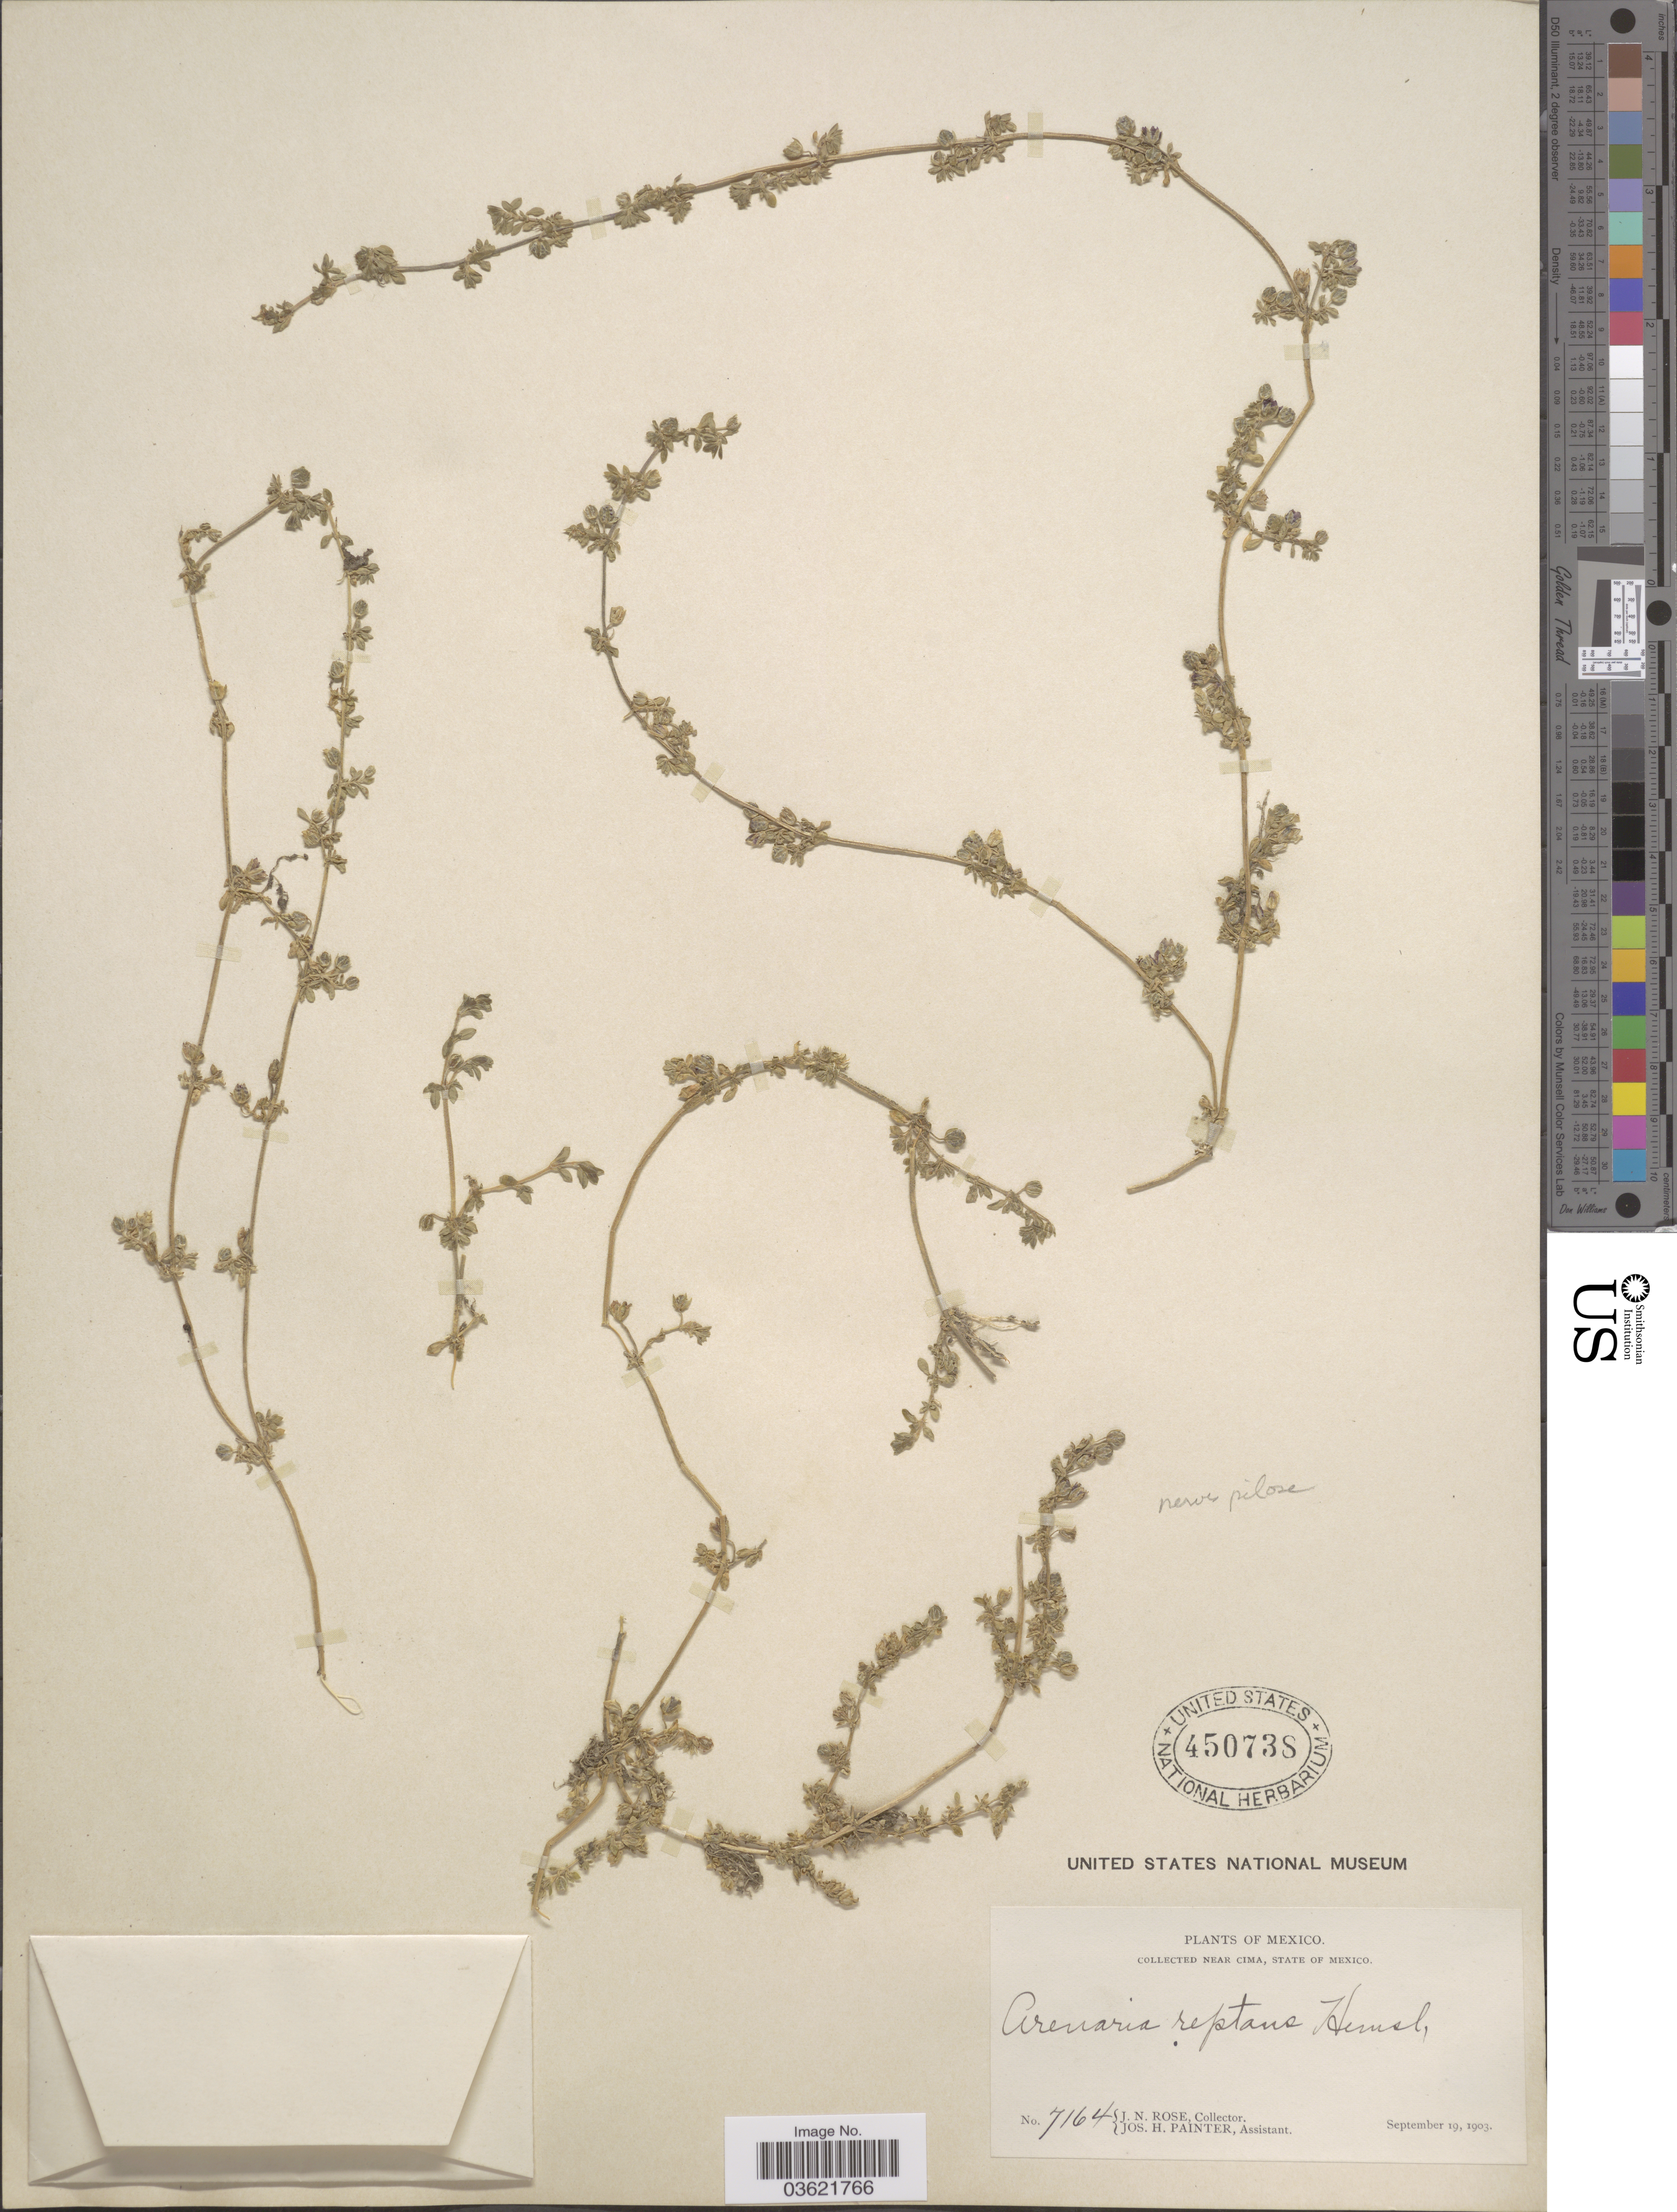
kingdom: Plantae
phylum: Tracheophyta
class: Magnoliopsida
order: Caryophyllales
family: Caryophyllaceae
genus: Arenaria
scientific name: Arenaria reptans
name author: Hemsl.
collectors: J. N. Rose & J. H. Painter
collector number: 7164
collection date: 1903-09-19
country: Mexico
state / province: México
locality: Near Cima.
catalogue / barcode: US 450738